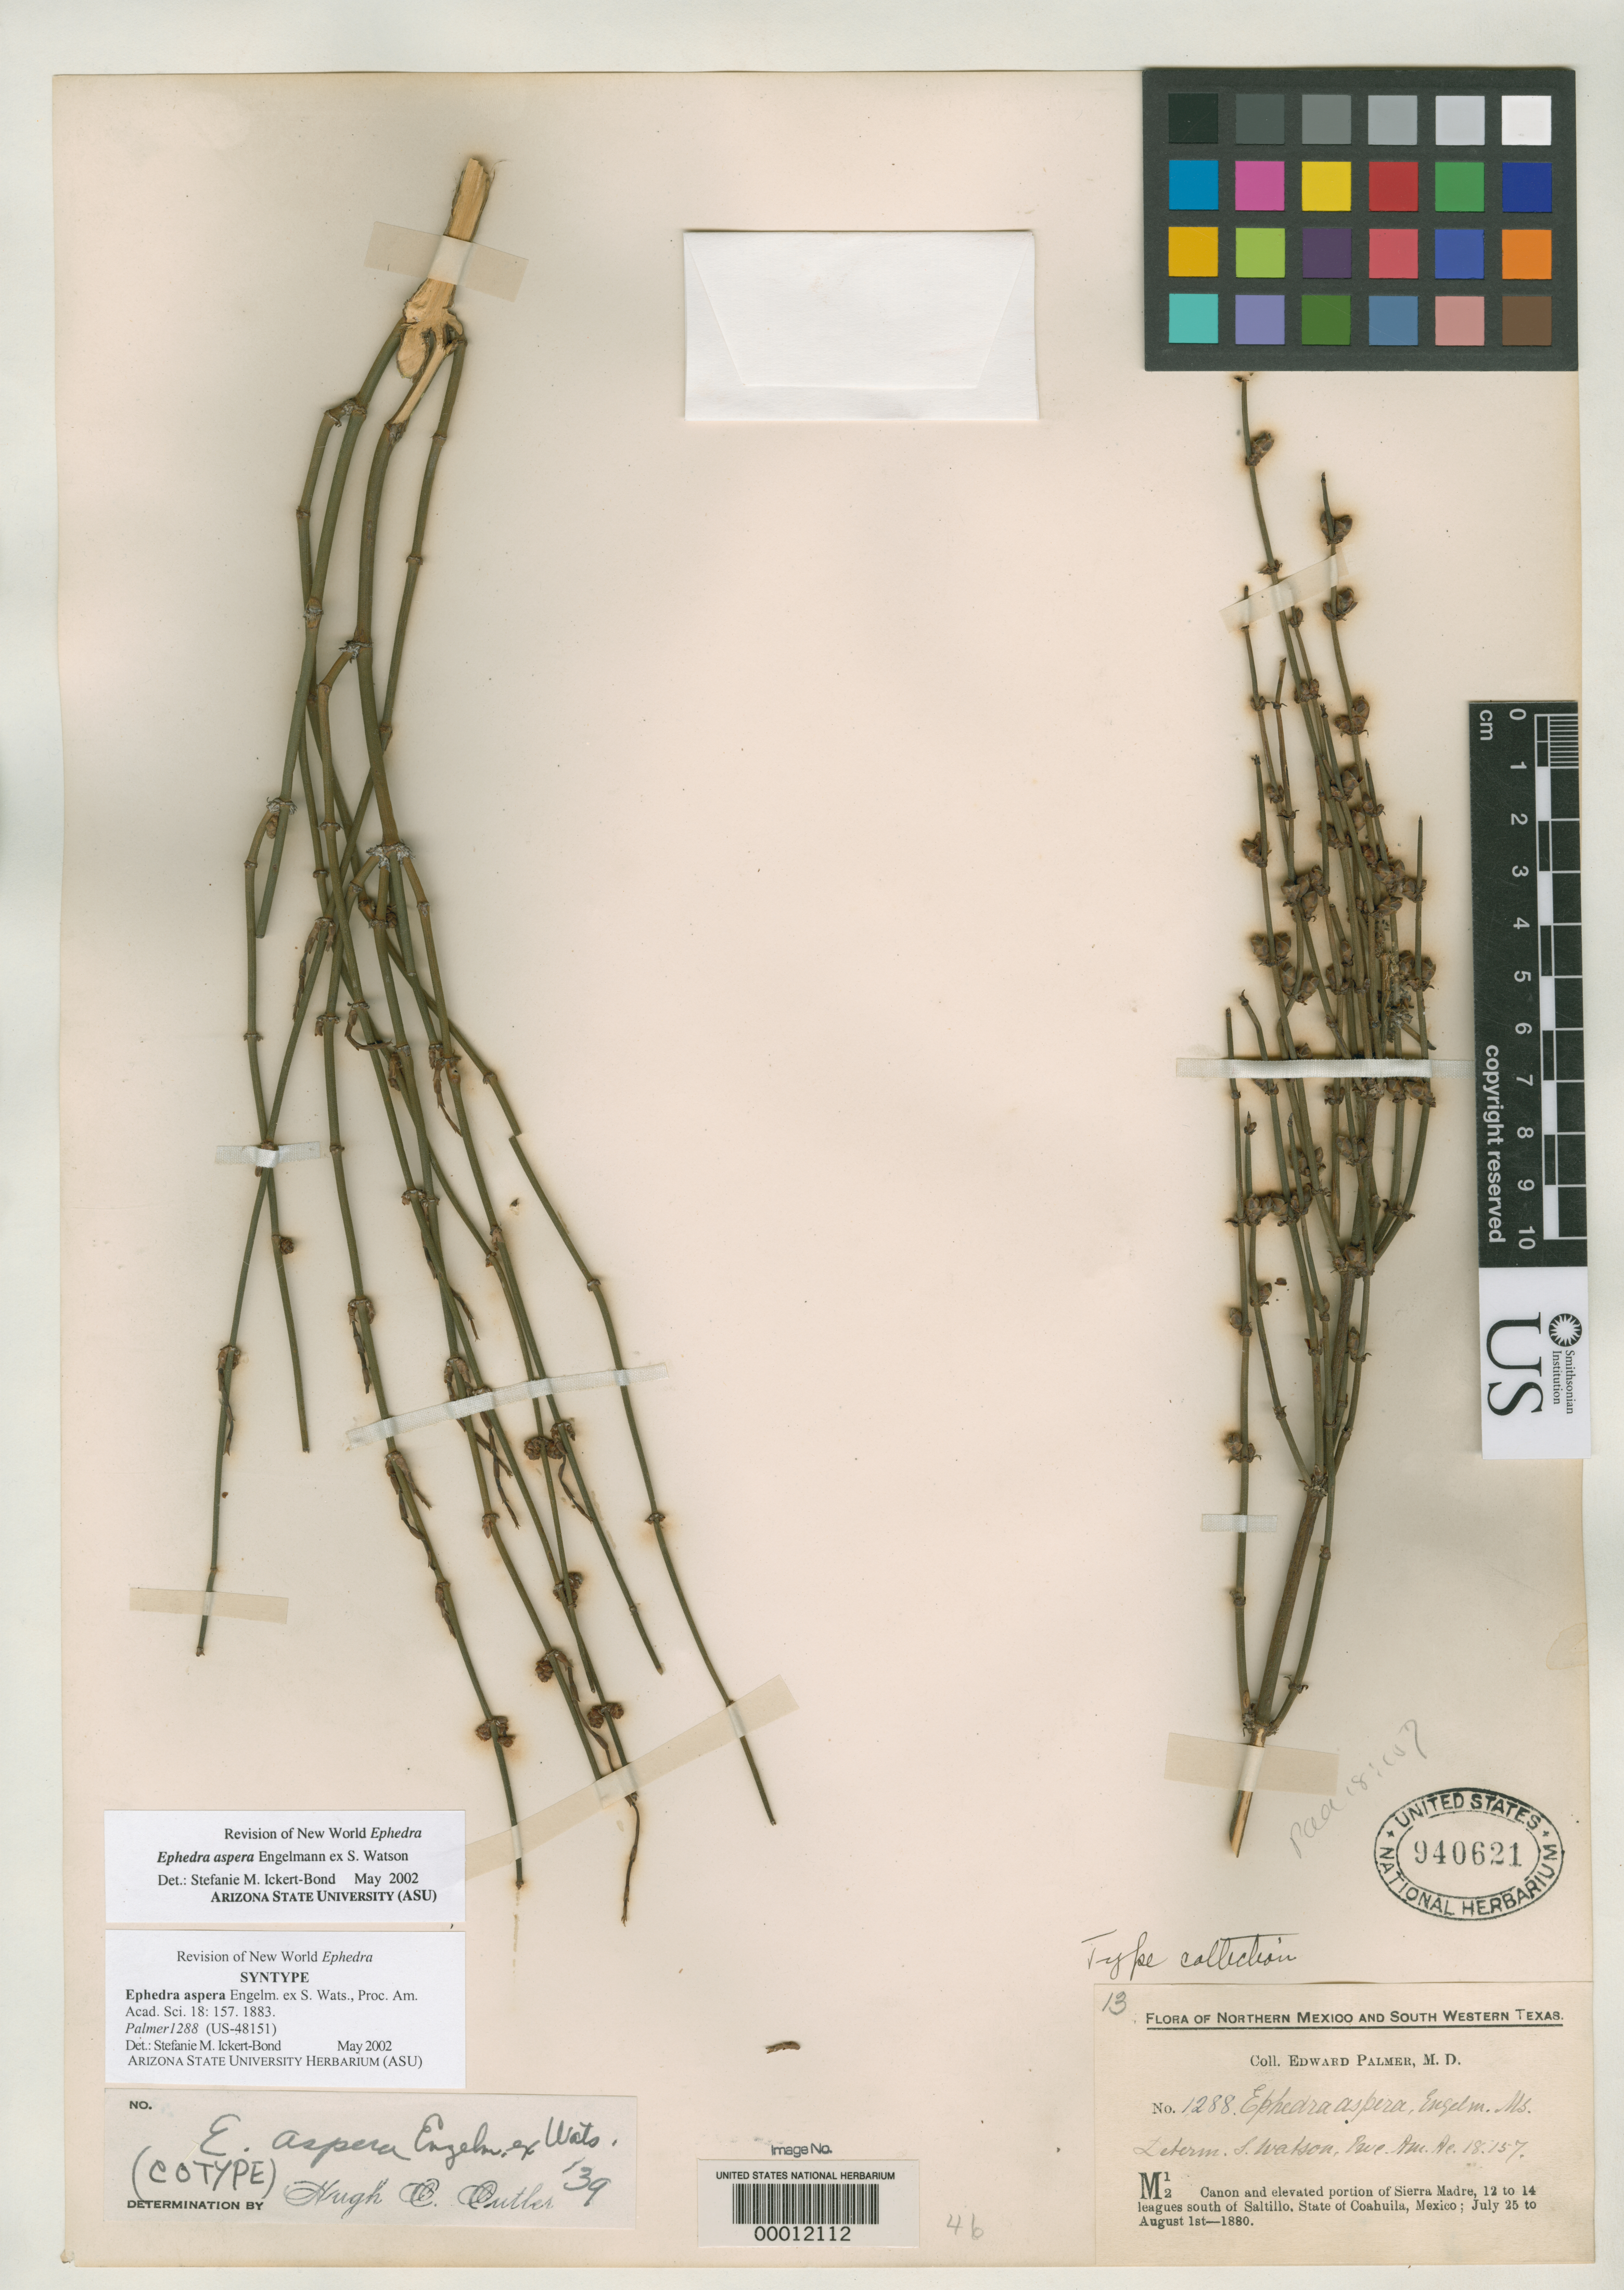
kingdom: Plantae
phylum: Tracheophyta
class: Gnetopsida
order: Ephedrales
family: Ephedraceae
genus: Ephedra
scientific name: Ephedra aspera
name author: Engelm. ex S. Watson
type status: Syntype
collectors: E. Palmer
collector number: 1288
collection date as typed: Feb 1880 to -- Oct 1880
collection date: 1880-02/1880-10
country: Mexico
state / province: Coahuila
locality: Sierra Madre, S of Saltillo.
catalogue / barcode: US 940621